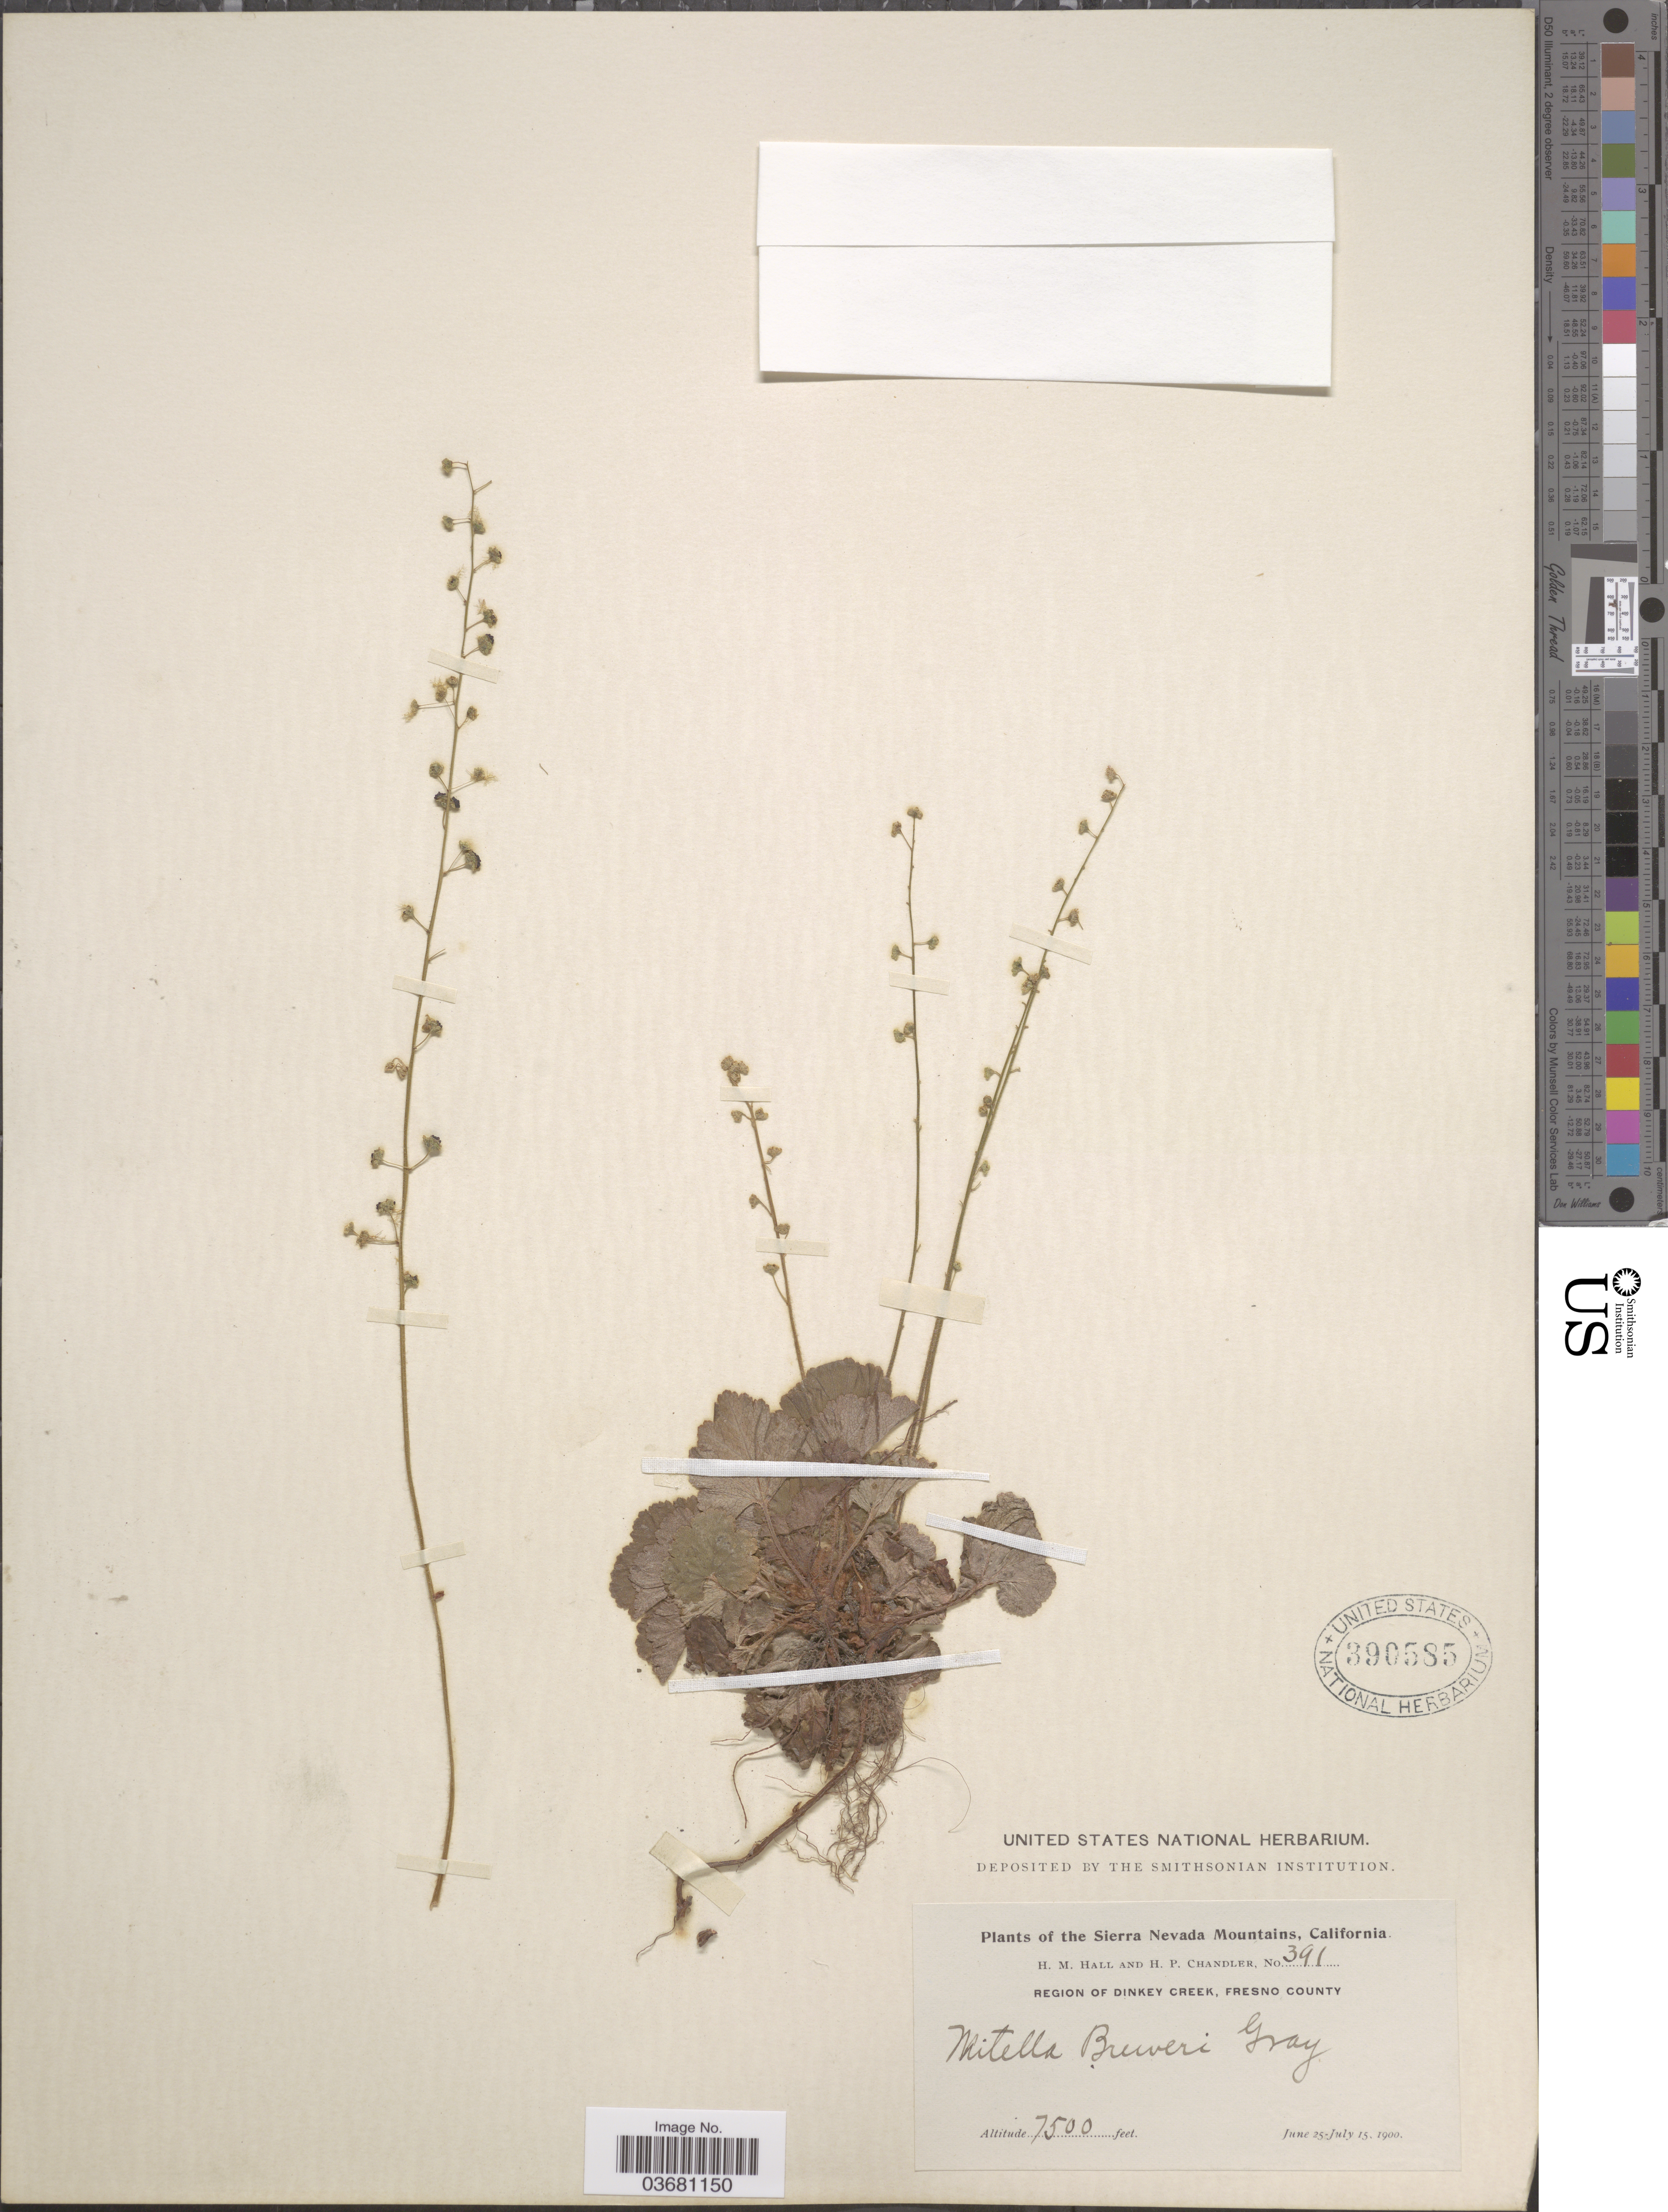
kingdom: Plantae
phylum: Tracheophyta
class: Magnoliopsida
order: Saxifragales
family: Saxifragaceae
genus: Mitella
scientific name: Mitella breweri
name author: A. Gray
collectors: H. M. Hall & H. Chandler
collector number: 391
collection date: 1900-06-25/1900-07-15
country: United States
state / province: California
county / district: Fresno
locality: The Sierra Nevada Mountains. Region of Dinkey Creek, Fresno County.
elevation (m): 2286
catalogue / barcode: US 390585